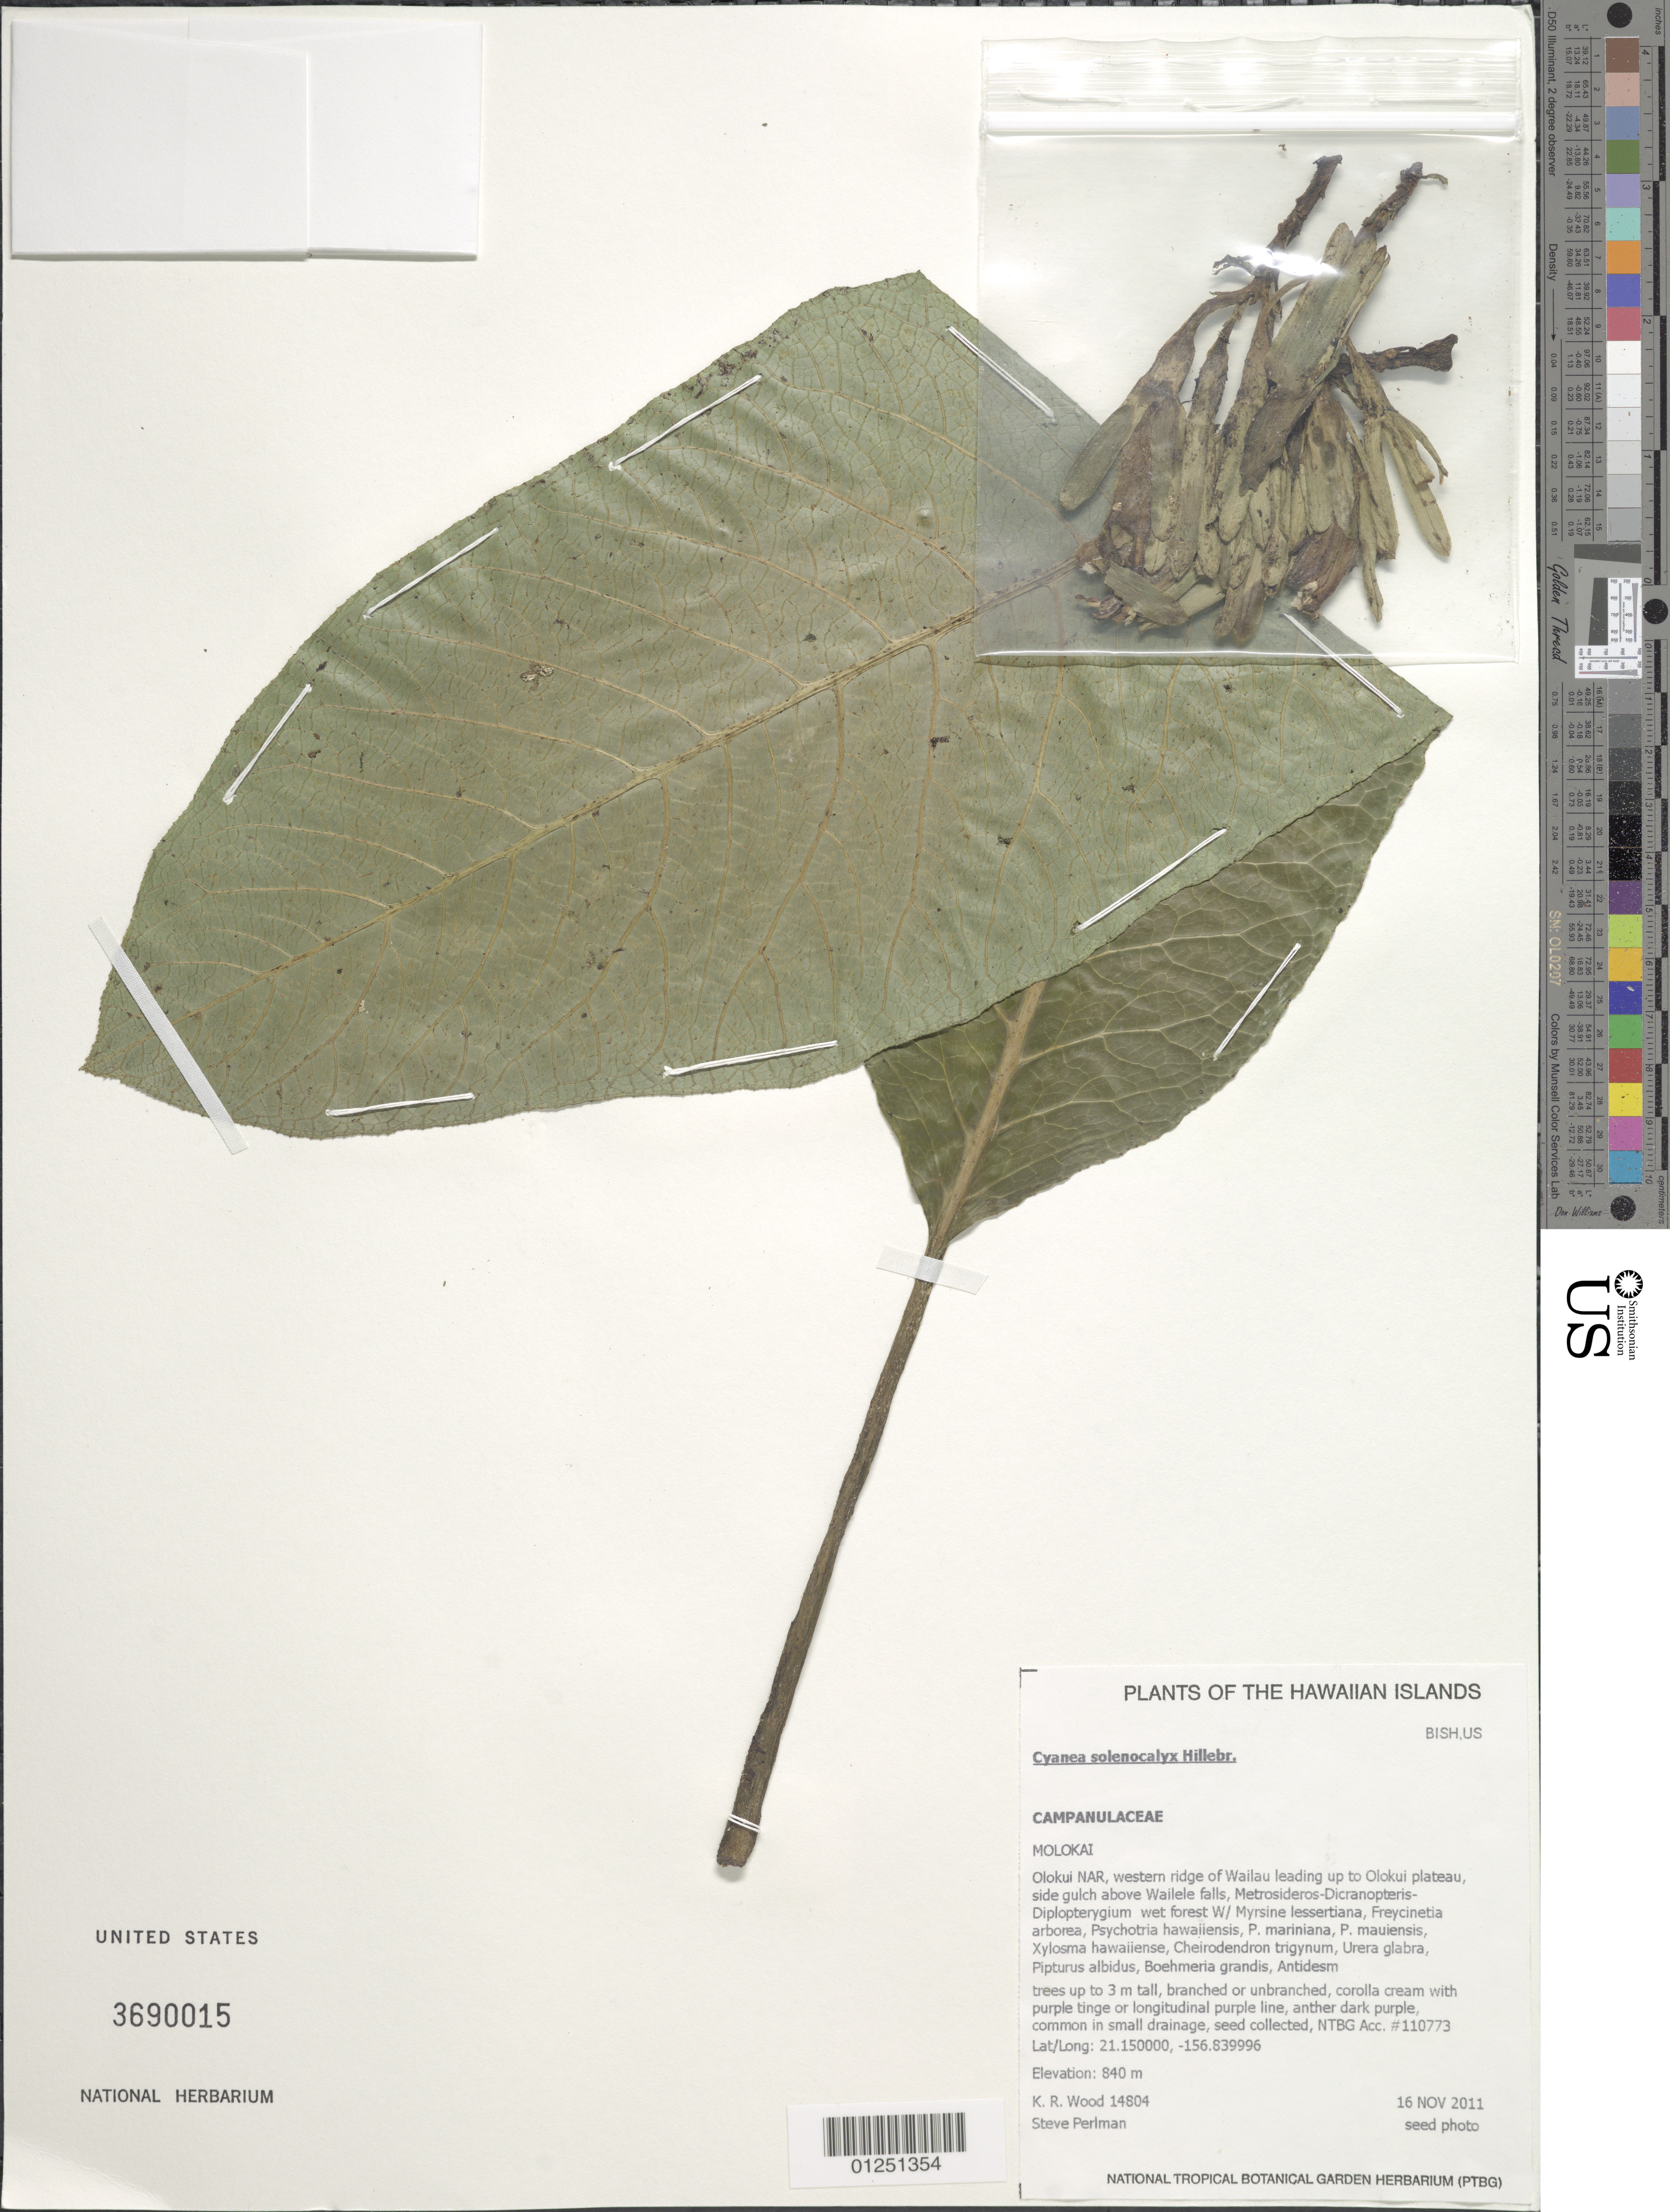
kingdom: Plantae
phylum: Tracheophyta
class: Magnoliopsida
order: Asterales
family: Campanulaceae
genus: Cyanea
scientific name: Cyanea solenocalyx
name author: Hillebr.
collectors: K. R. Wood & S. P. Perlman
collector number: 14804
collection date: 2011-11-16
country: United States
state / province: Hawaii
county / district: Maui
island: Moloka'i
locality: Olokui NAR, western ridge of Wailau leading up to Olokui plateau, side gulch above Wailele falls.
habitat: Wet forest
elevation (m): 840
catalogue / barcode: US 3690015